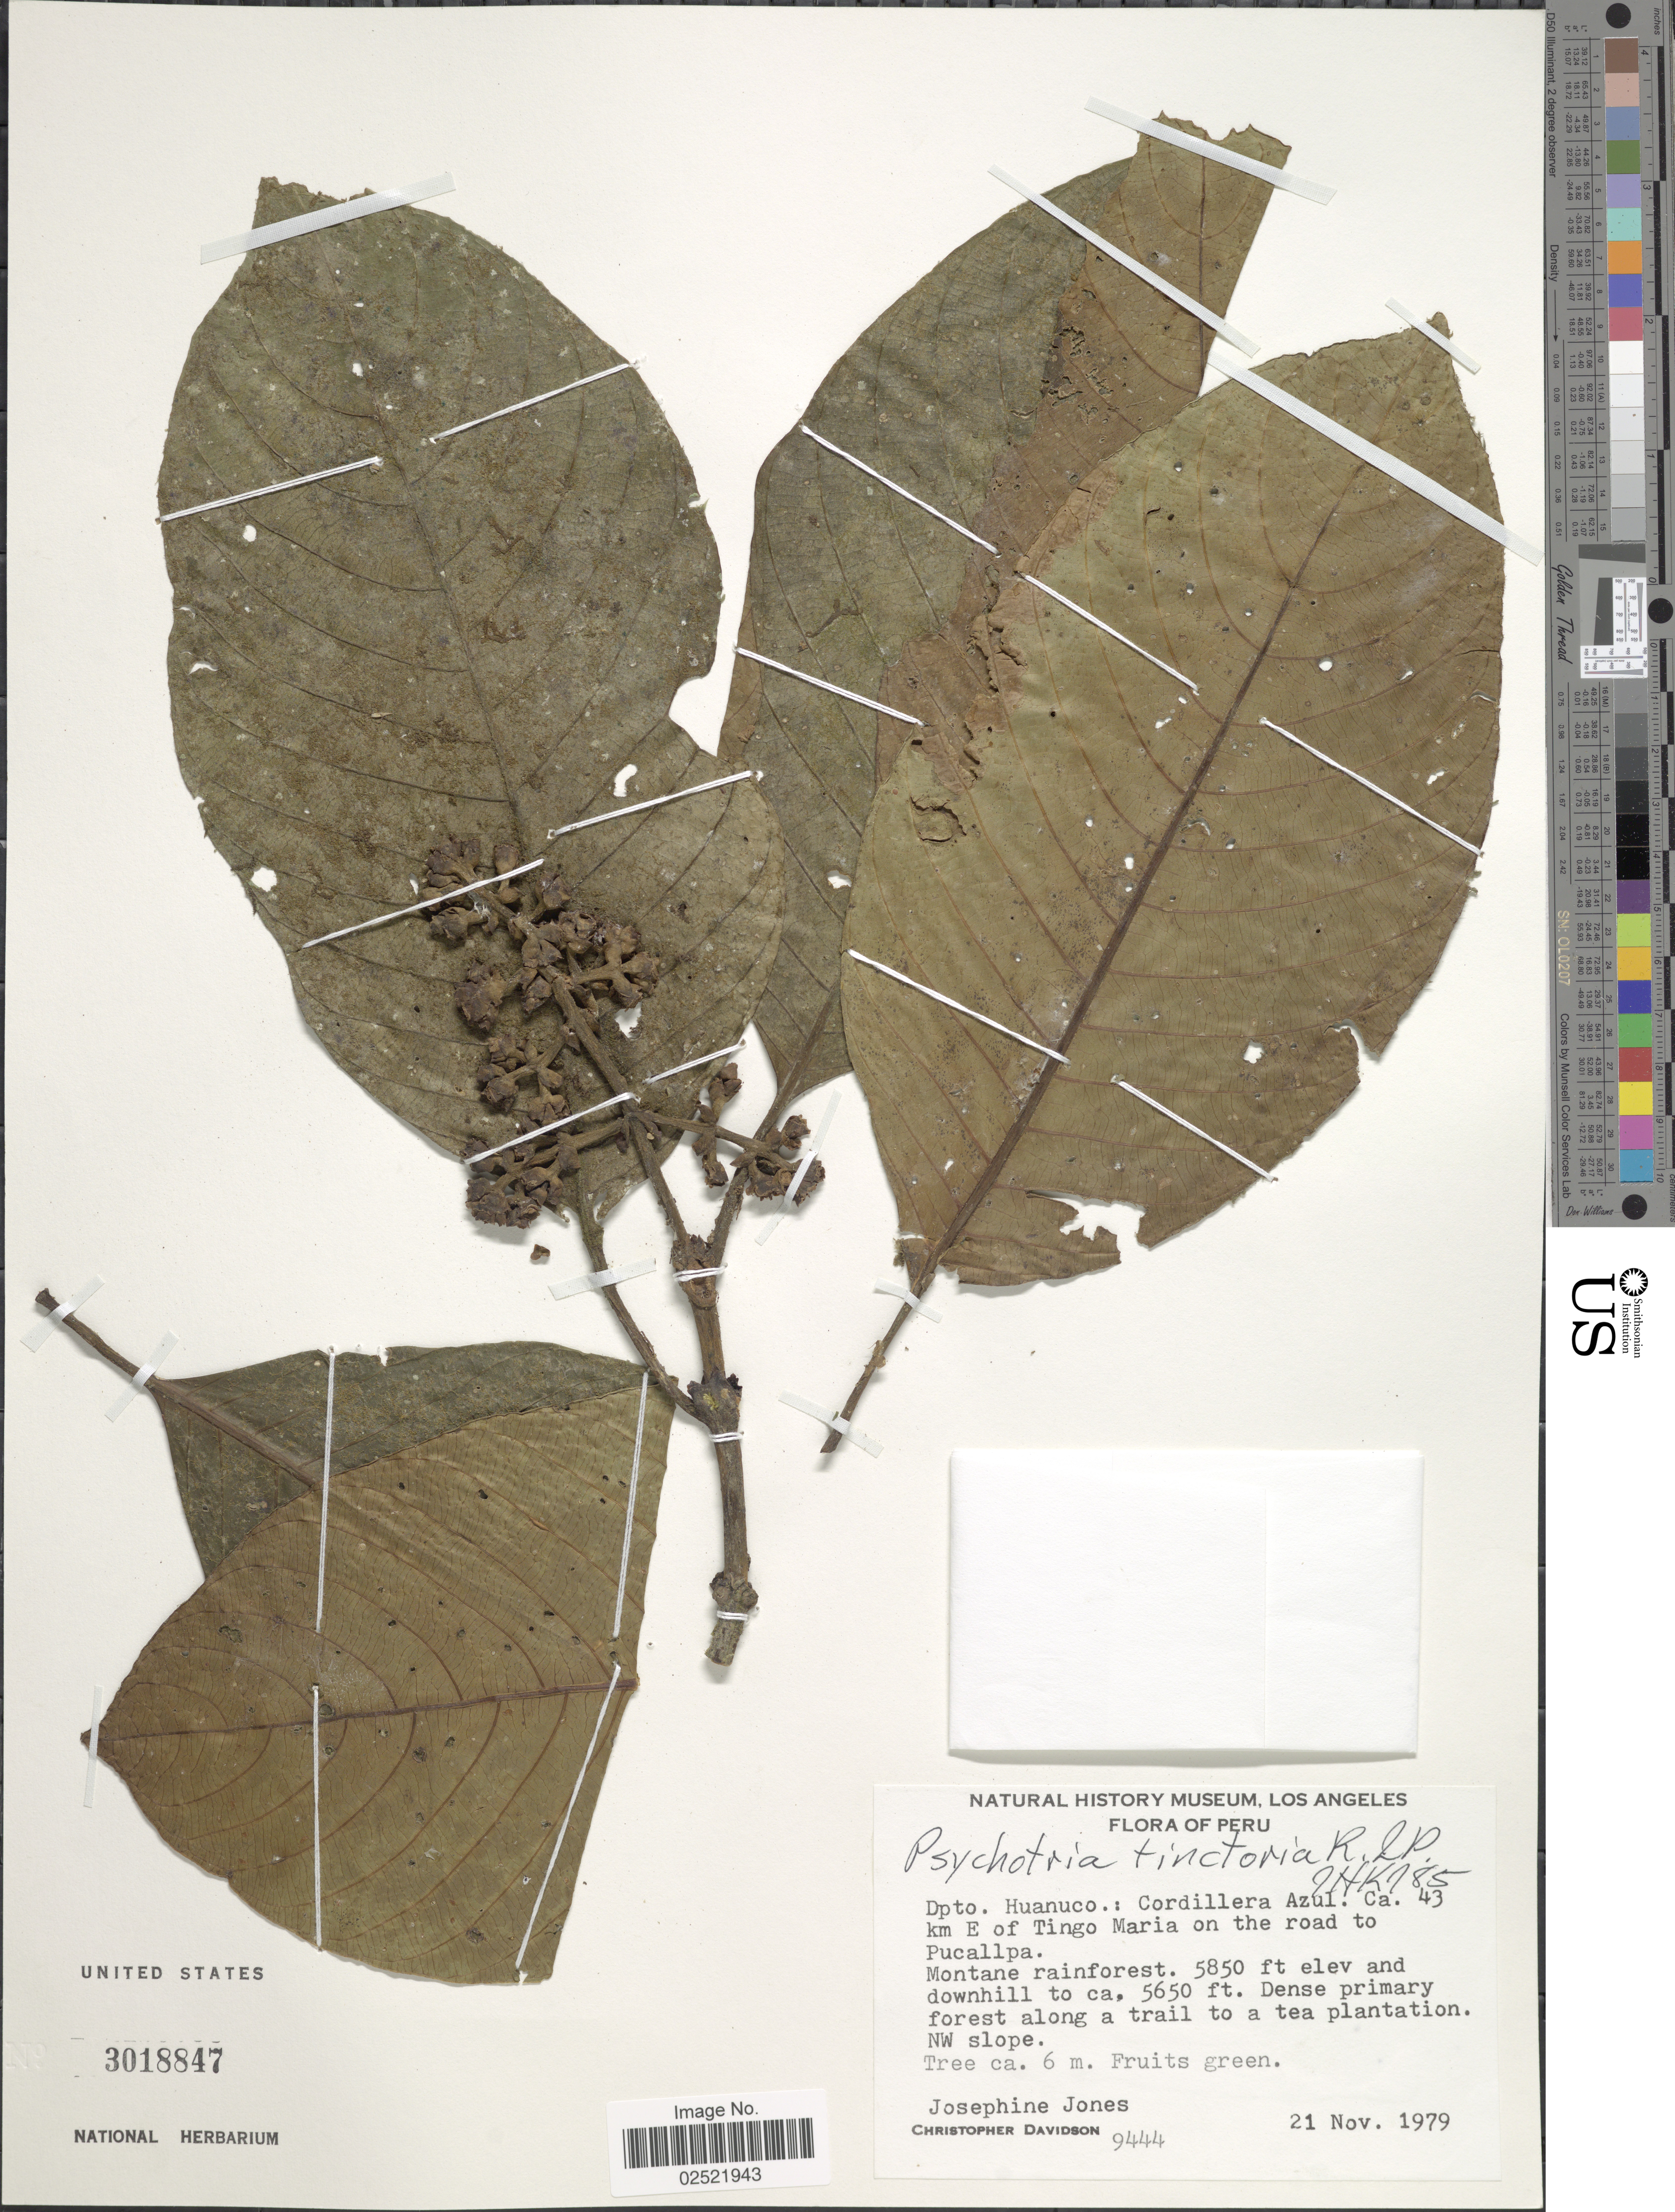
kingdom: Plantae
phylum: Tracheophyta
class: Magnoliopsida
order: Gentianales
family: Rubiaceae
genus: Psychotria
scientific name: Psychotria tinctoria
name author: Ruiz & Pav.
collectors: J. Jones & C. Davidson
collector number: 9444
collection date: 1979-11-21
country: Peru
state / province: Huánuco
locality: Cordillera Azul ca 43 km E of Tingo Maria on the road to Pucallpa, along a trail to a tea plantation, NW slope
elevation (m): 1722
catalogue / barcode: US 3018847